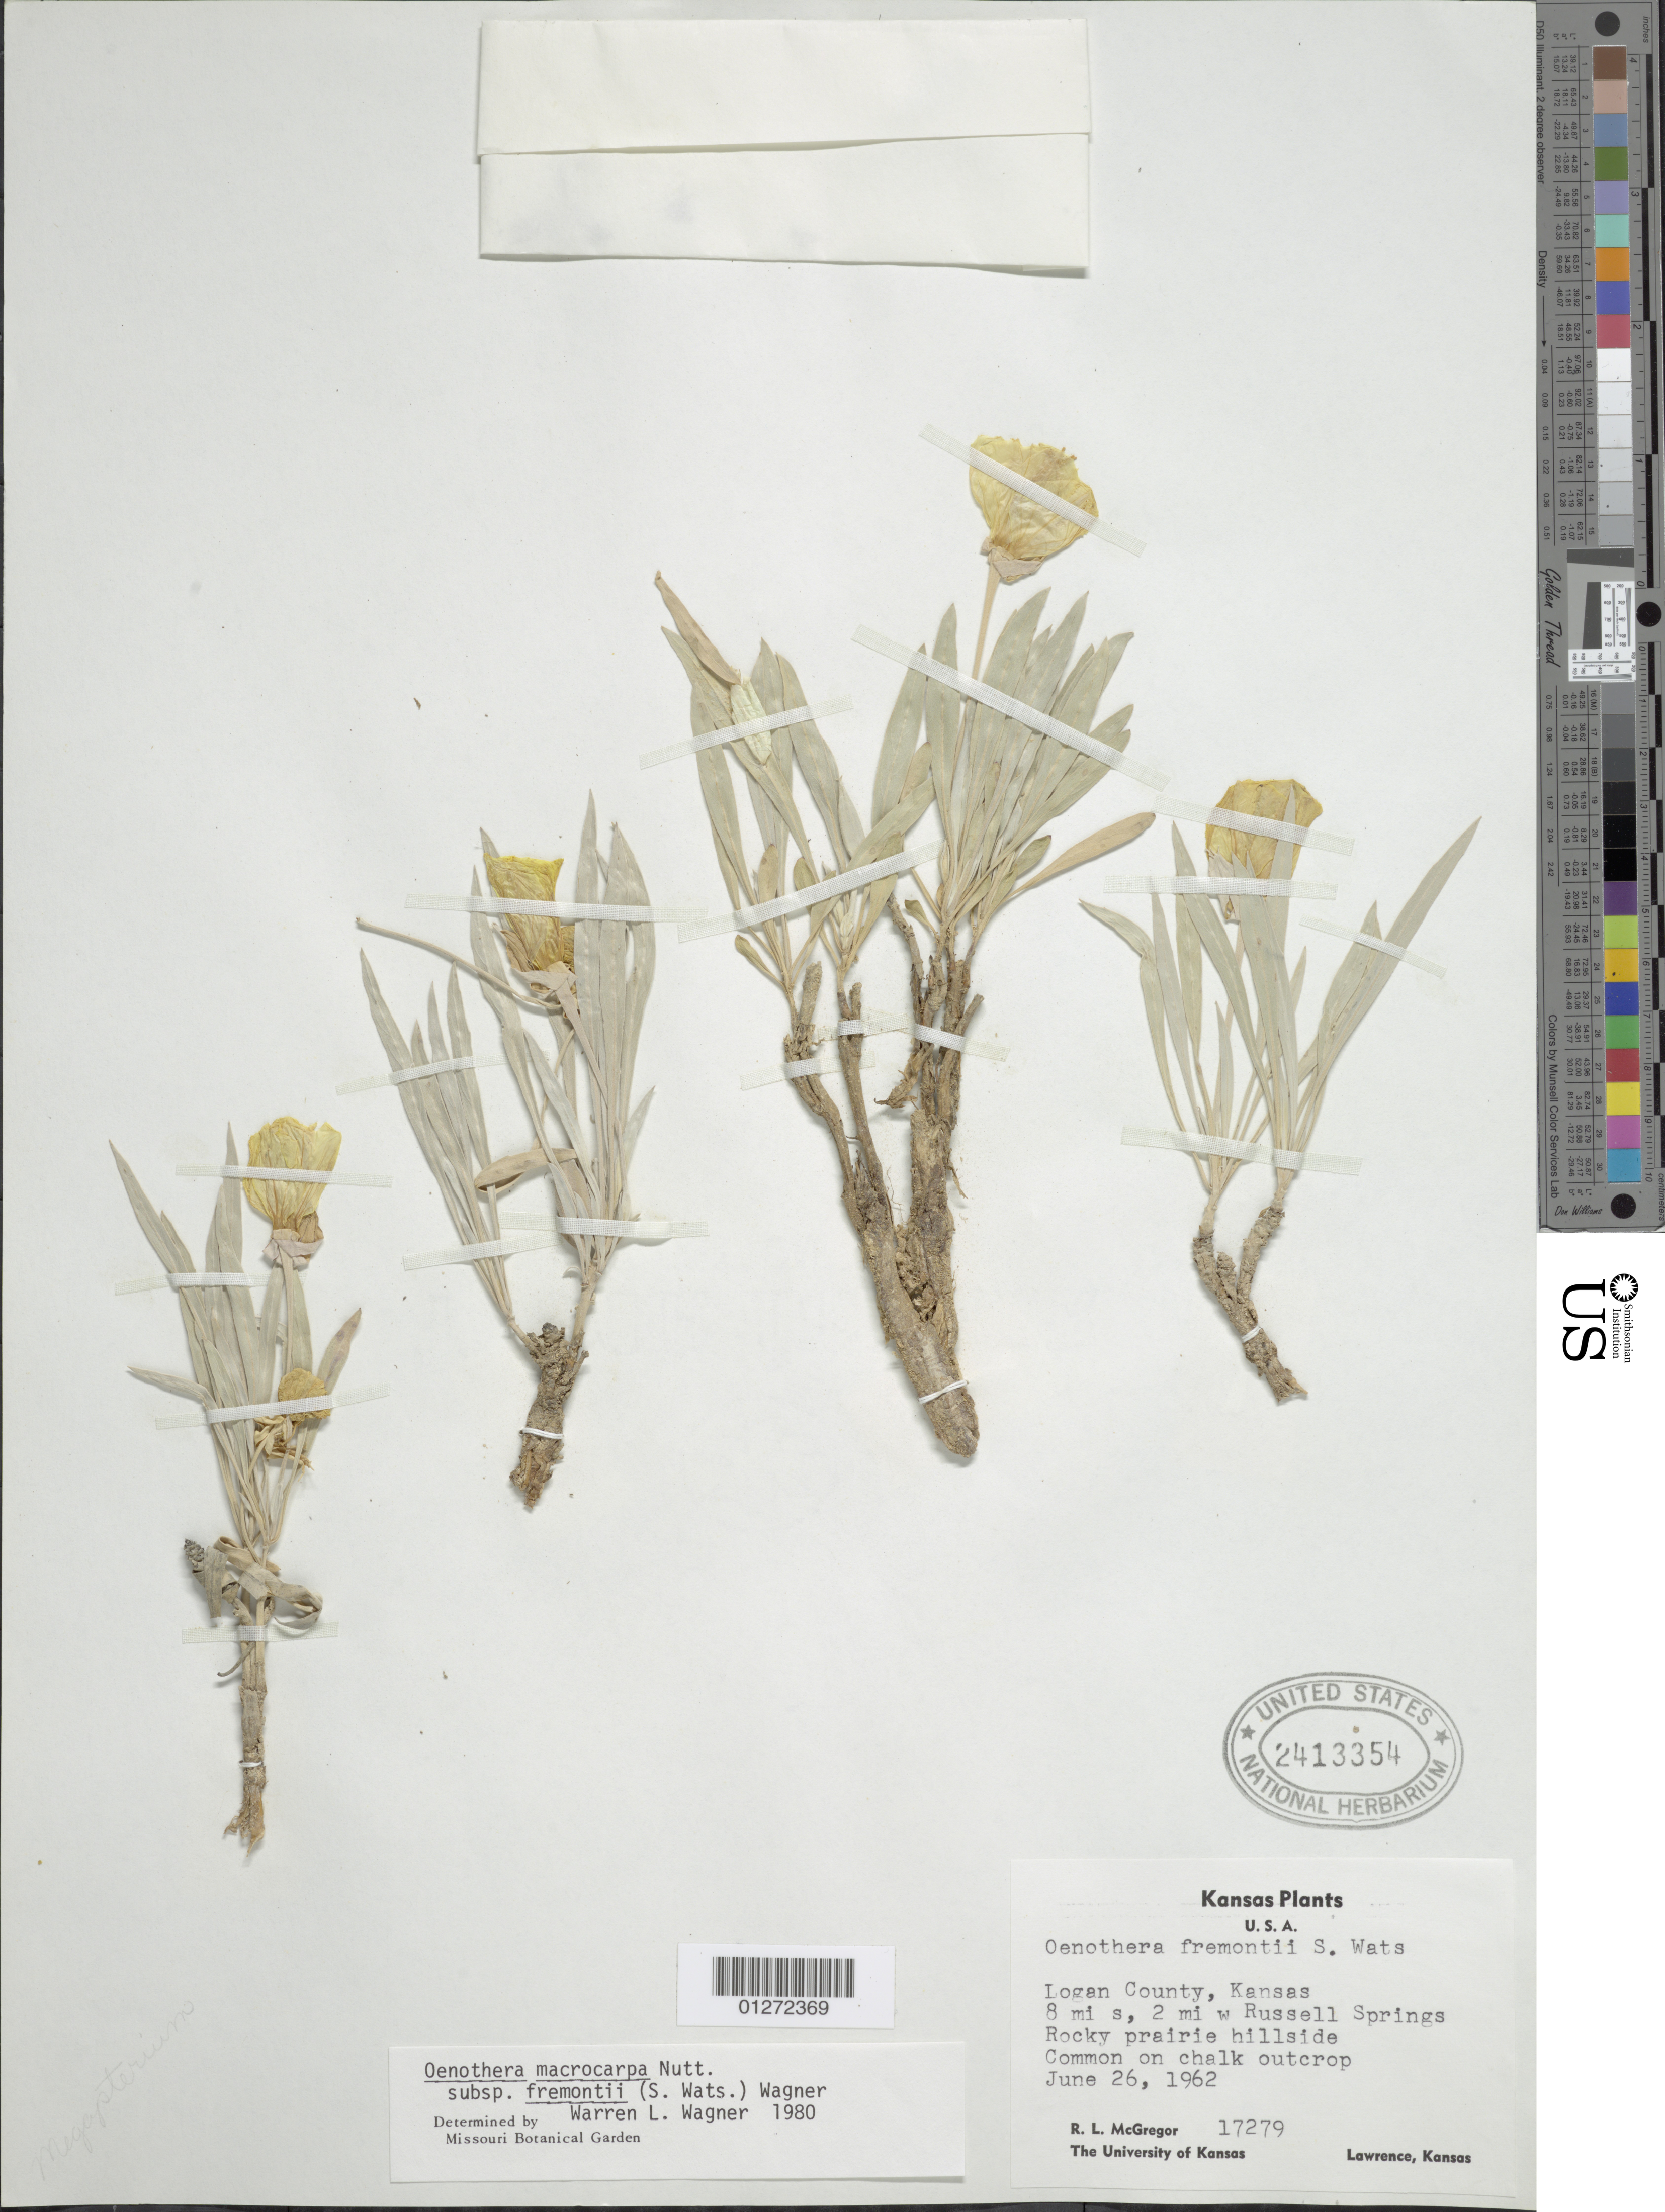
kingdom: Plantae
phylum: Tracheophyta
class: Magnoliopsida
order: Myrtales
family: Onagraceae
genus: Oenothera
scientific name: Oenothera macrocarpa subsp. fremontii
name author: (S. Watson) W.L. Wagner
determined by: Wagner, W. L., (BOT), Smithsonian Institution - National Museum of Natural History (UNITED STATES)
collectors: R. McGregor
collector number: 17279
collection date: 1962-06-26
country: United States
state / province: Kansas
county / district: Logan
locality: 8 mi S, 2 mi W Russell Springs.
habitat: Shalk outcrop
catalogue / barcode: US 2413354